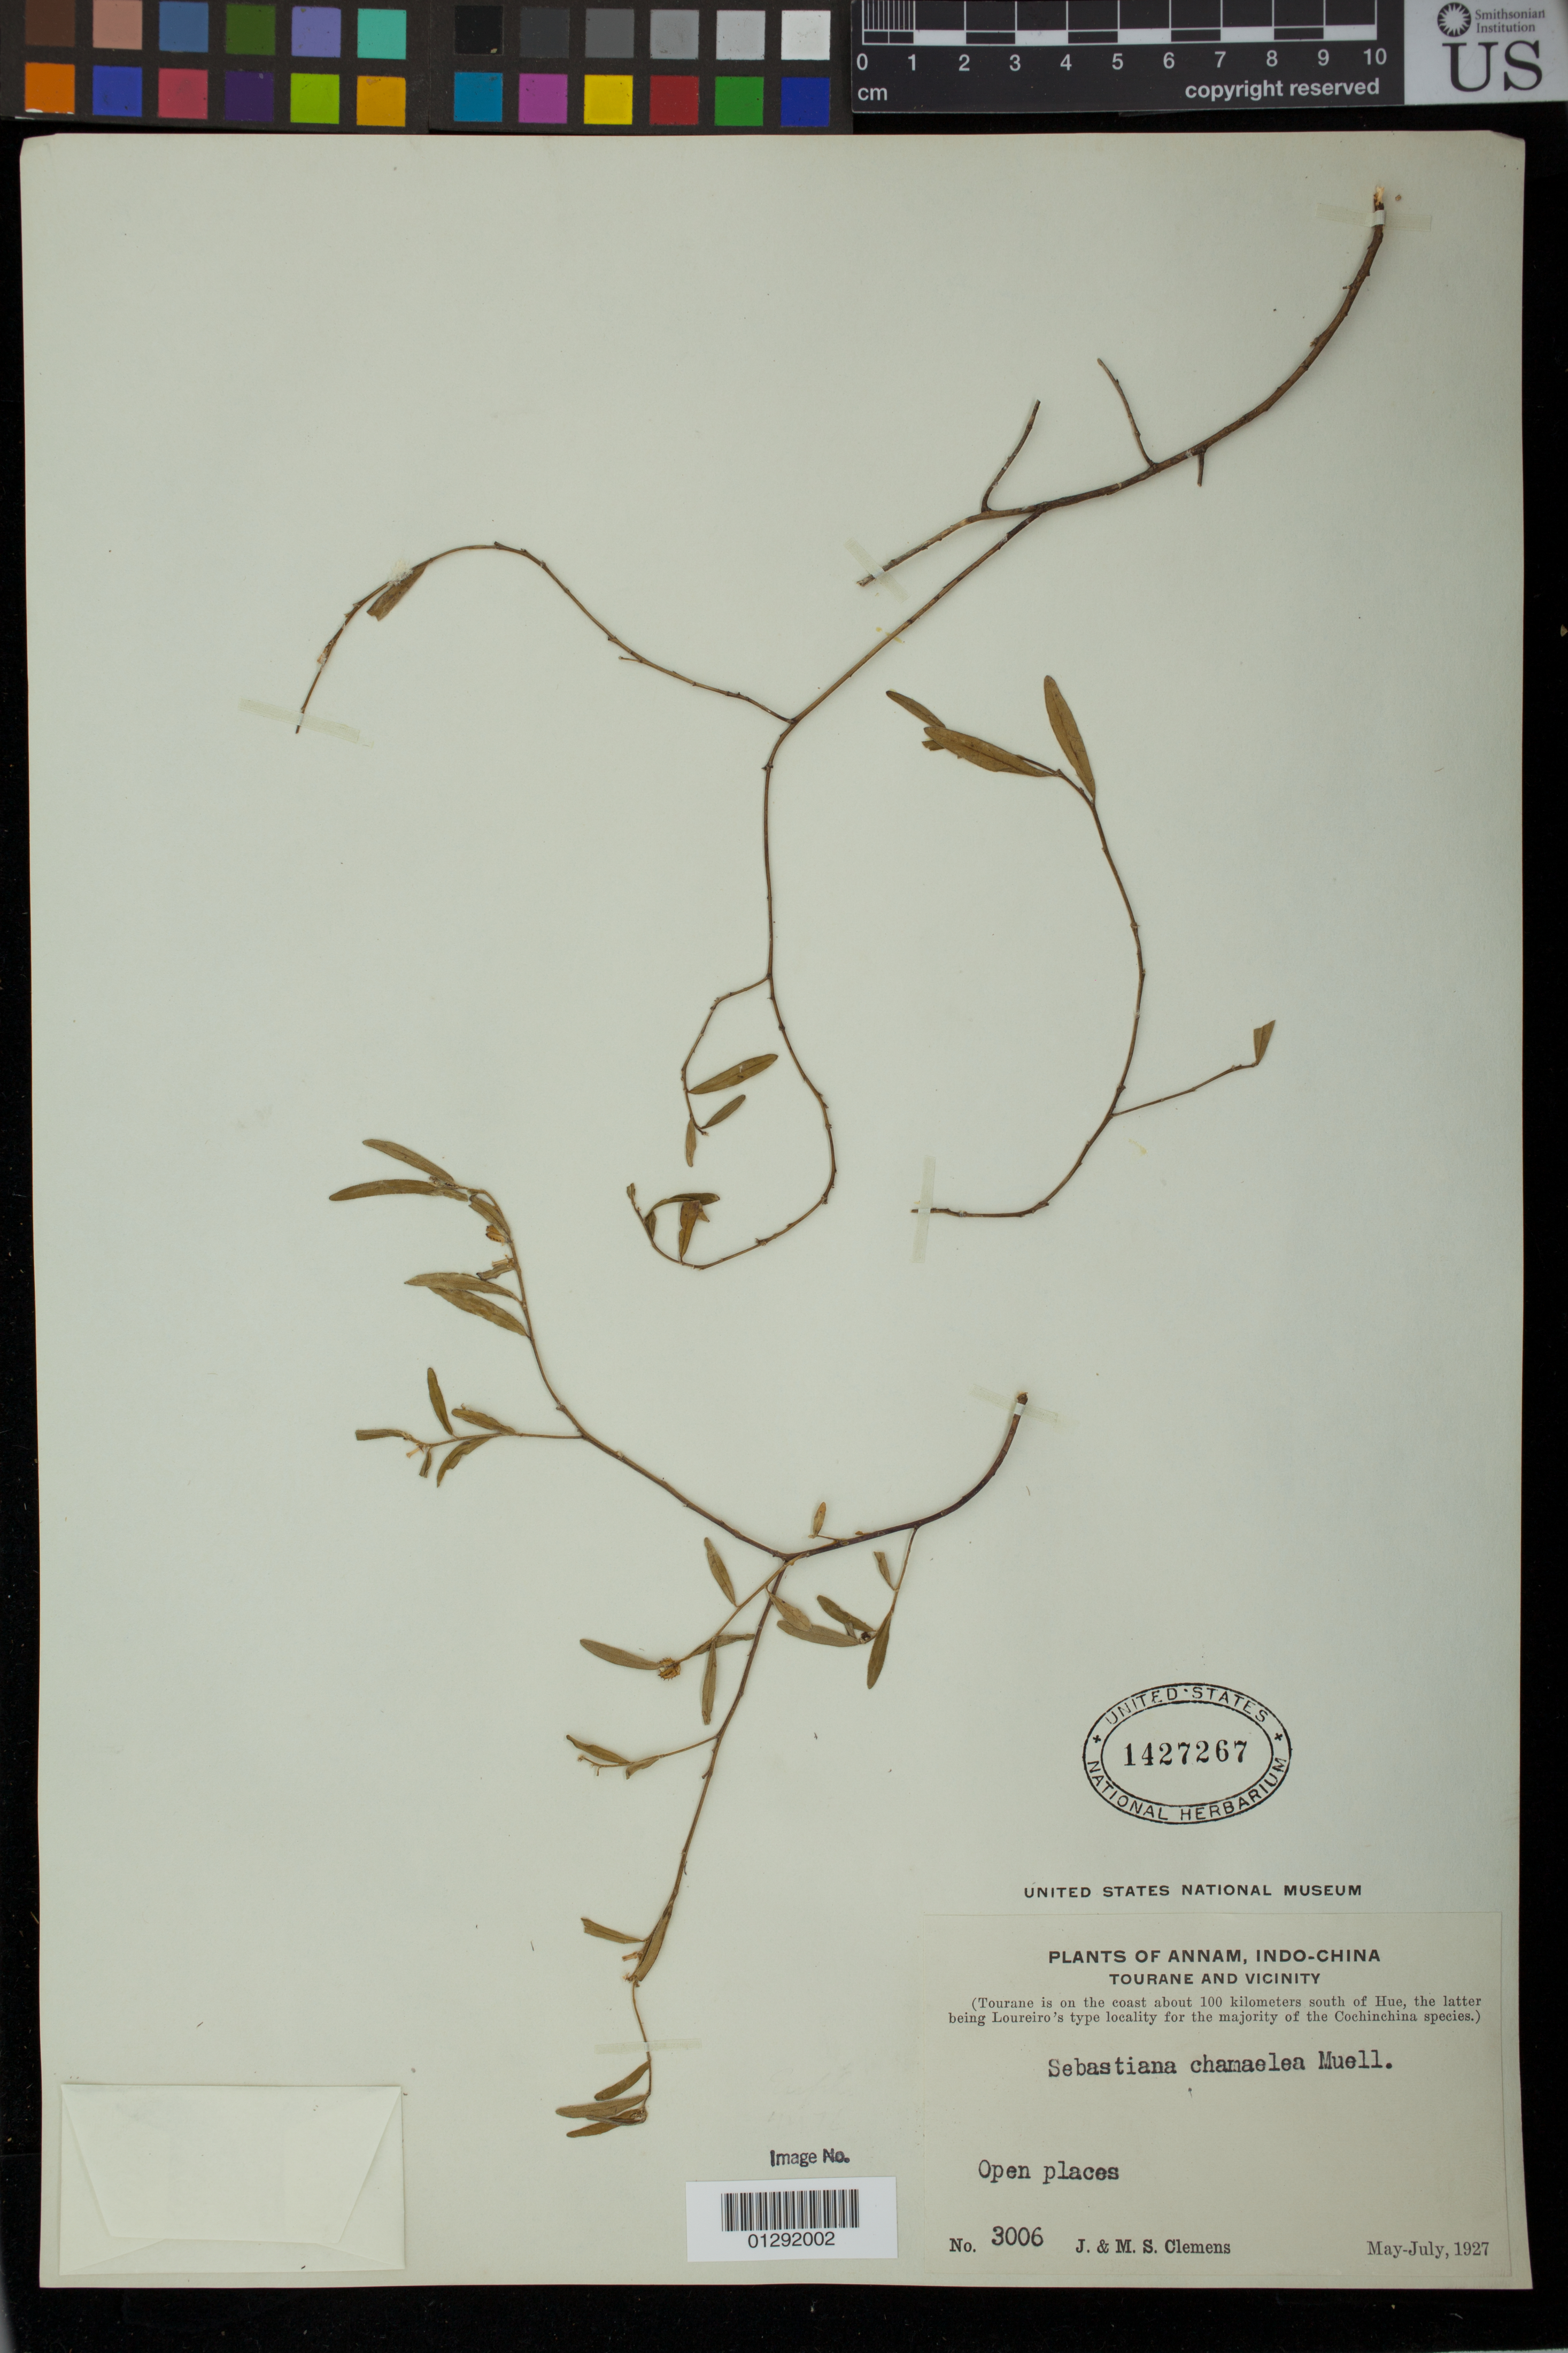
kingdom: Plantae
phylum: Tracheophyta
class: Magnoliopsida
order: Malpighiales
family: Euphorbiaceae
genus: Sebastiania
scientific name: Sebastiania chamaelea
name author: (L.) Müll. Arg.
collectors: J. Clemens & M. S. Clemens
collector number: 3006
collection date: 1927-05/1927-07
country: Vietnam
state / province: Da Nang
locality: Annam, Indo-China. tourane and vicinity (on the coast about 100 kilometers south of Hue)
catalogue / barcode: US 1427267